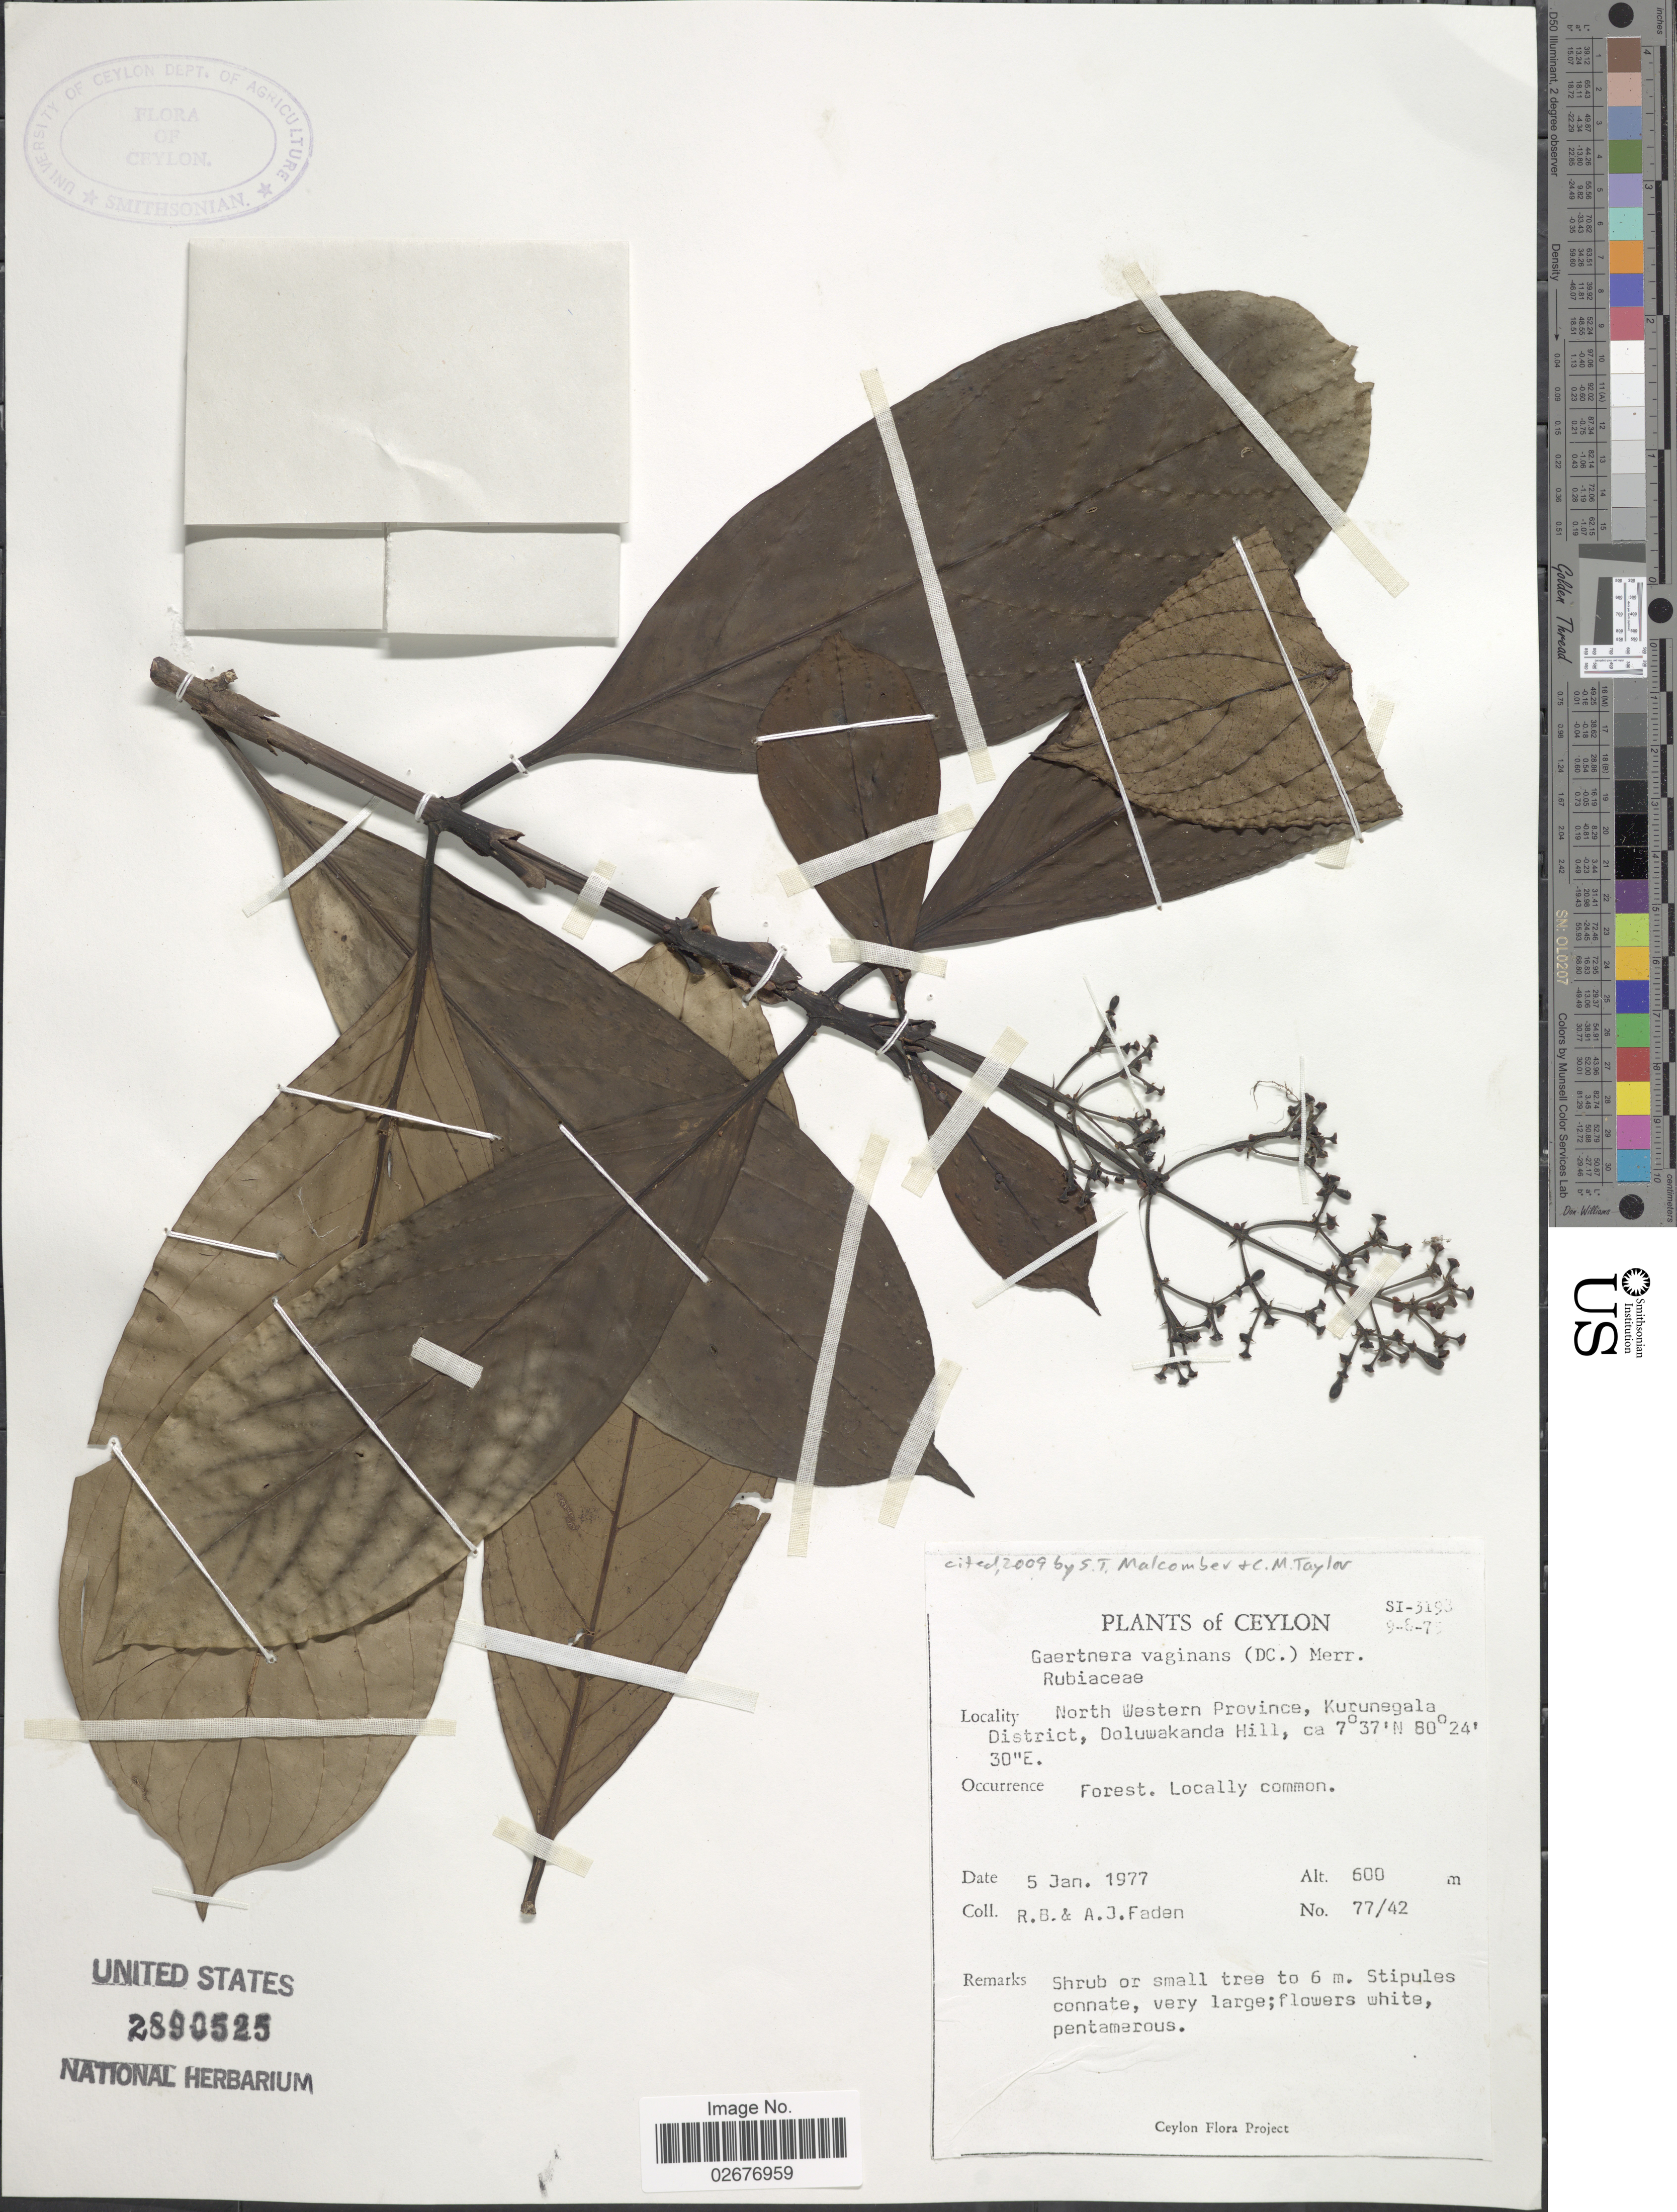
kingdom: Plantae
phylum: Tracheophyta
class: Magnoliopsida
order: Gentianales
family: Rubiaceae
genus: Gaertnera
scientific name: Gaertnera vaginans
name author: (DC.) Merr.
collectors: A. J. Faden & R. B. Faden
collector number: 77/42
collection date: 1977-01-05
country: Sri Lanka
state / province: North Western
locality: Ceylon, Kurunegala District, Doluwakanda Hill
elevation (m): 600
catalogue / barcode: US 2890525